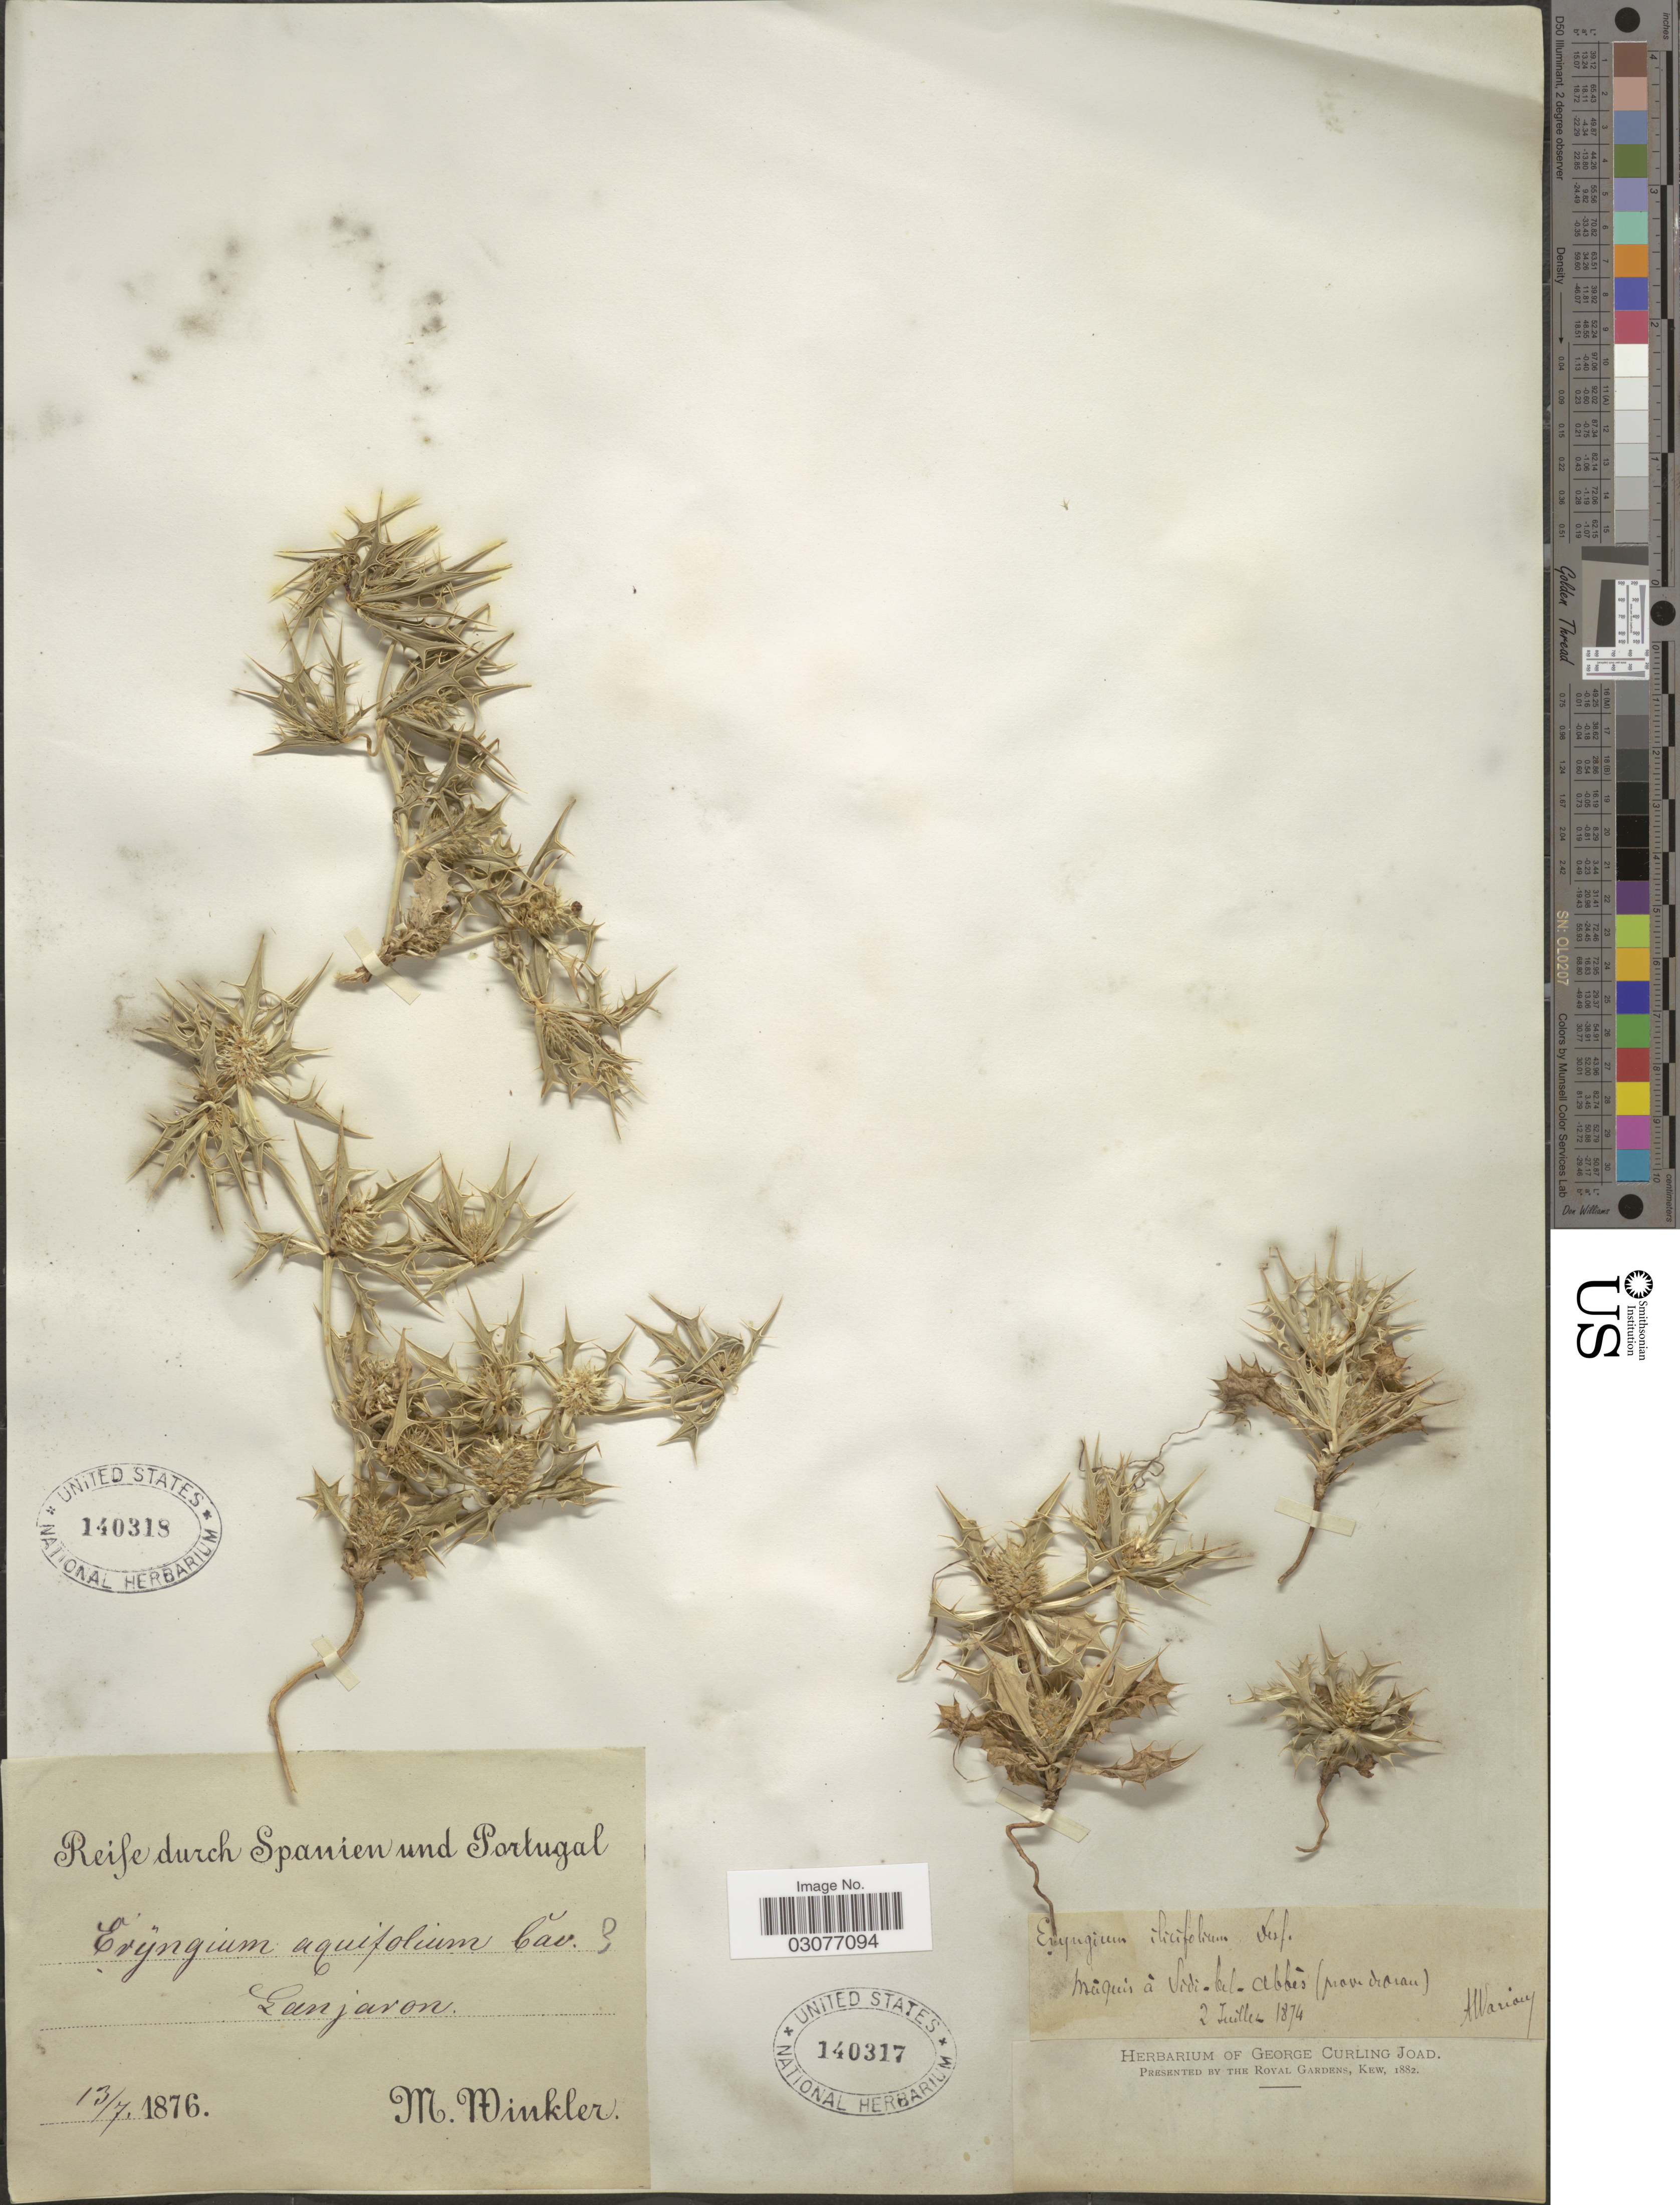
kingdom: Plantae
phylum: Tracheophyta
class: Magnoliopsida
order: Apiales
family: Apiaceae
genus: Eryngium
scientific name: Eryngium aquifolium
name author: Cav.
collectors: A. Warion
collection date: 1874-07-02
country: Algeria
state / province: Oran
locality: Máquis à Sidi-bel-Abbés.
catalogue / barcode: US 140317-2